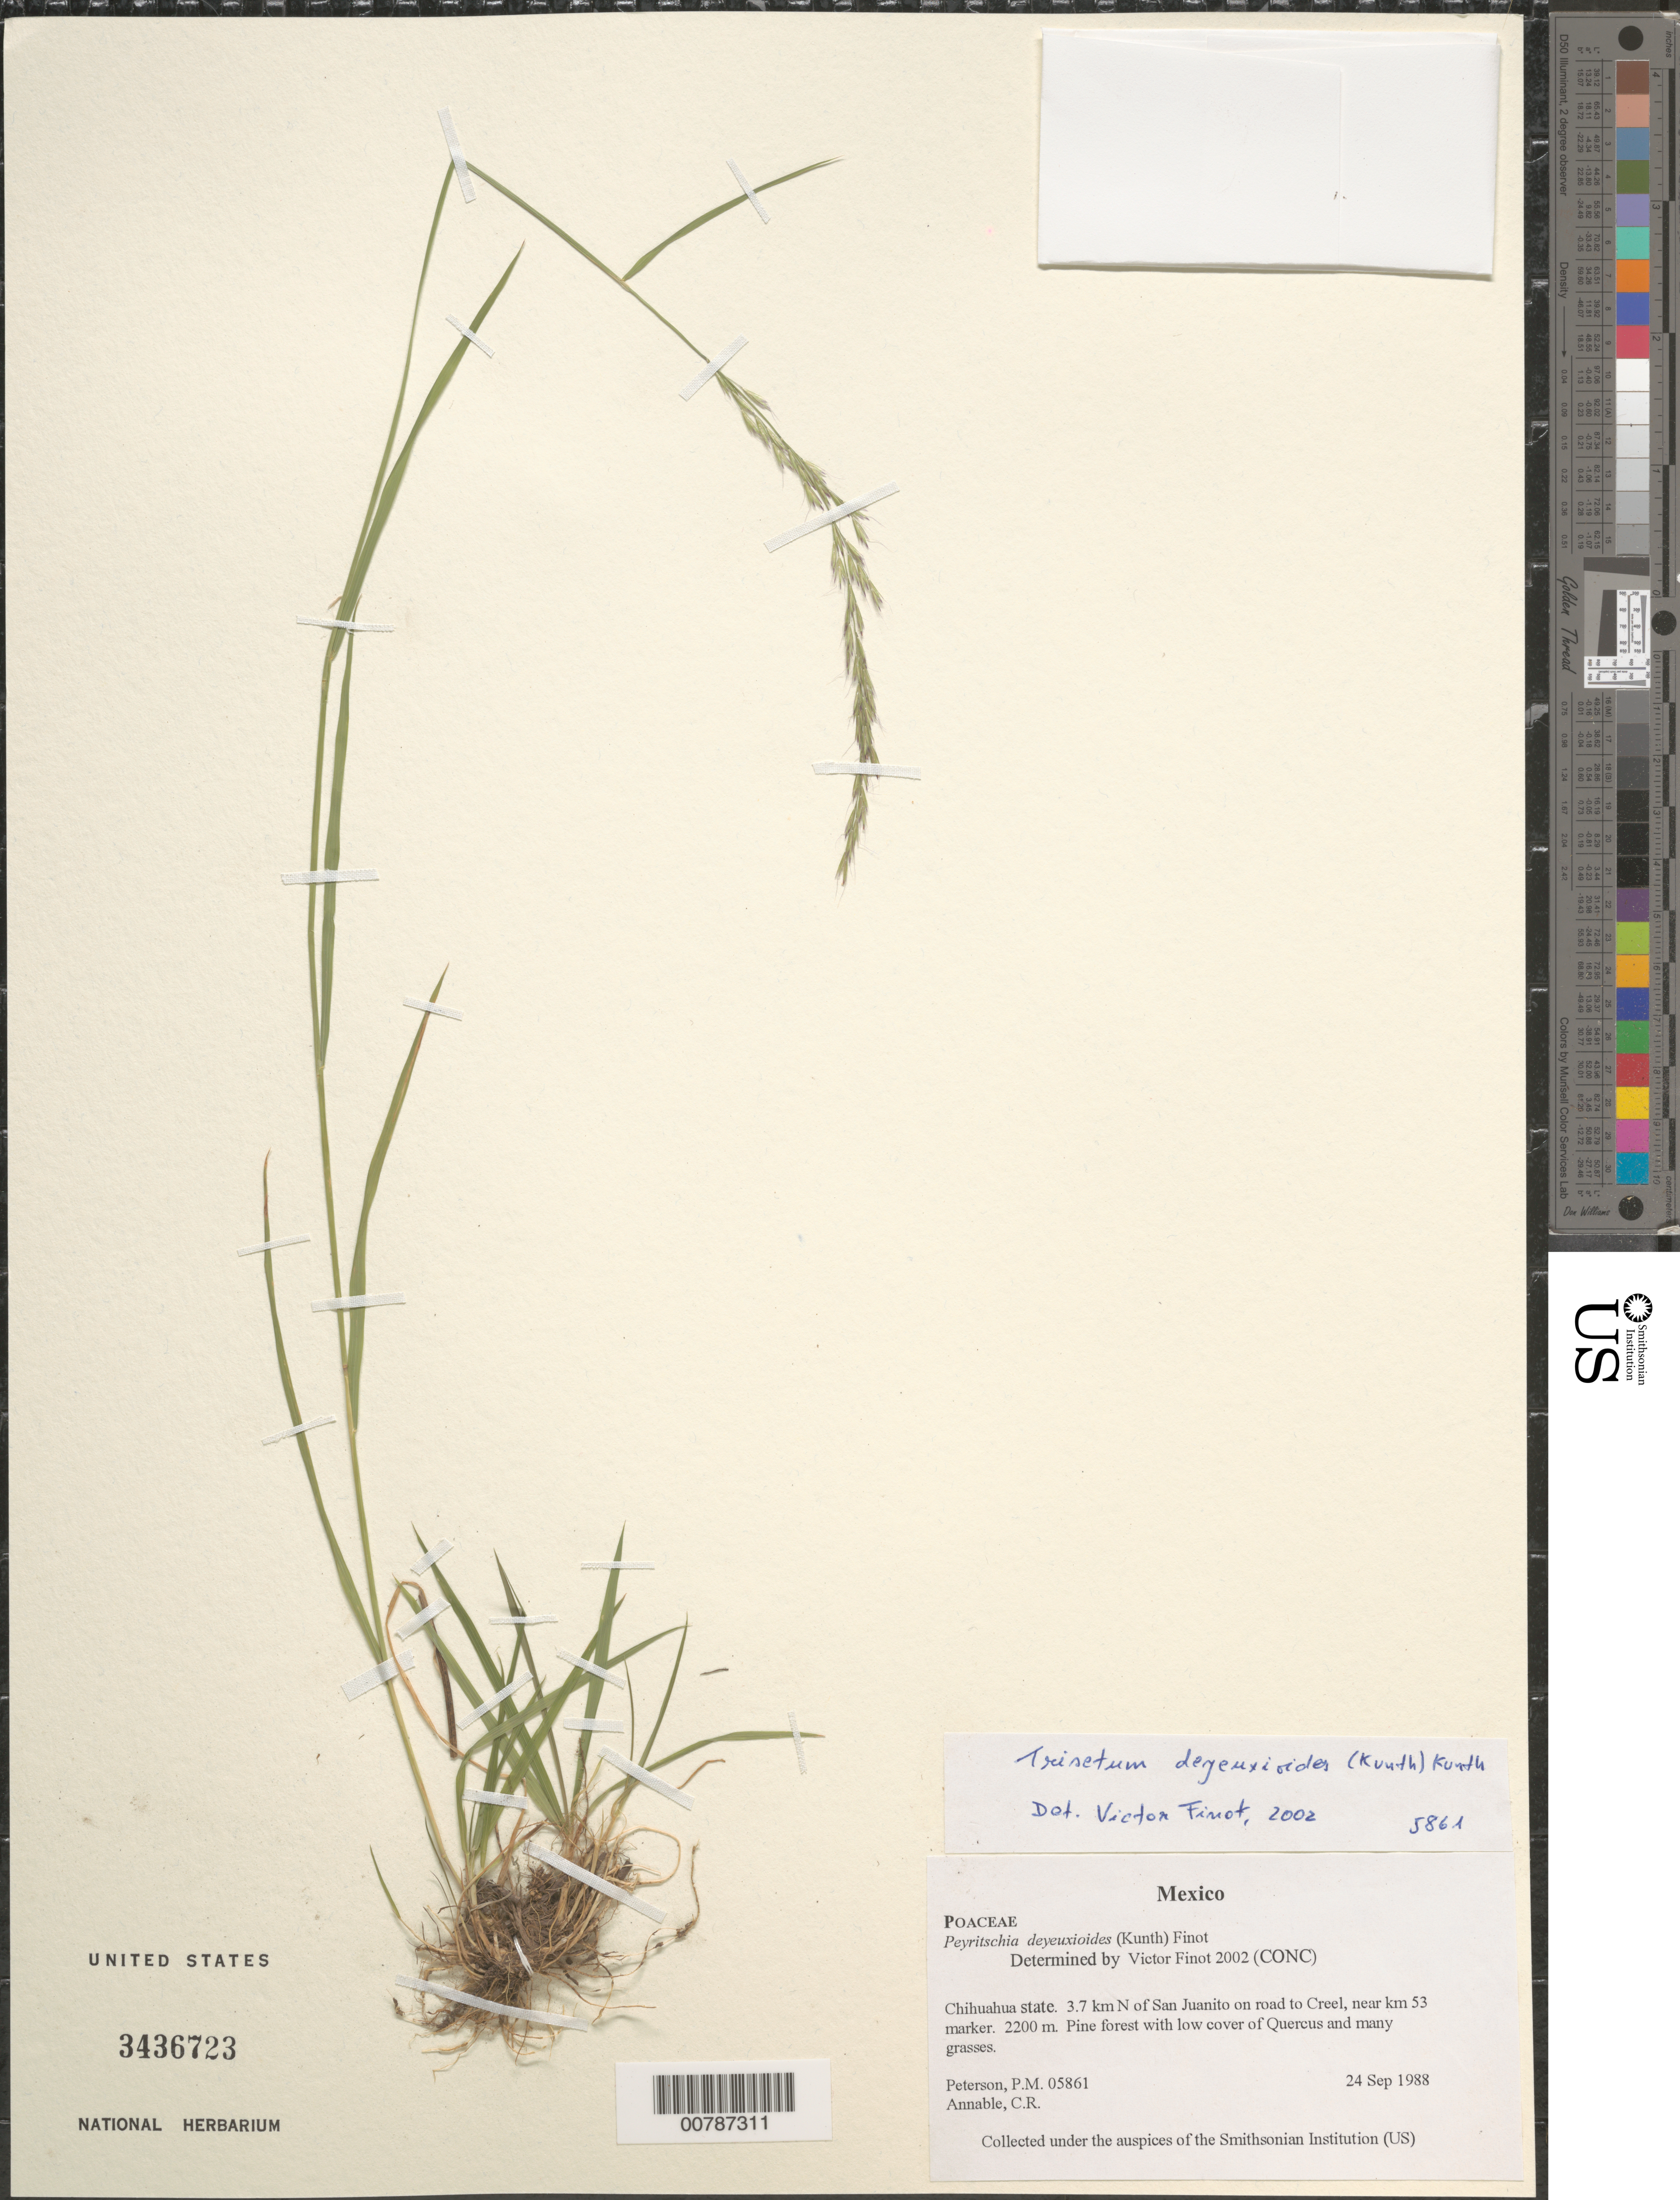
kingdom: Plantae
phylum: Tracheophyta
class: Liliopsida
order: Poales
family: Poaceae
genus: Peyritschia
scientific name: Peyritschia deyeuxioides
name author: (Kunth) Finot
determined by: Finot, V. L.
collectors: P. M. Peterson & C. R. Annable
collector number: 05861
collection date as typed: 24 Sep 1988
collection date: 1988-09-24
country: Mexico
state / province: Chihuahua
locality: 3.7 km N of San Juanito on road to Creel, near km 53 marker.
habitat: Pine forest with low cover of Quercus and many grasses.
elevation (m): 2200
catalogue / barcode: US 3436723